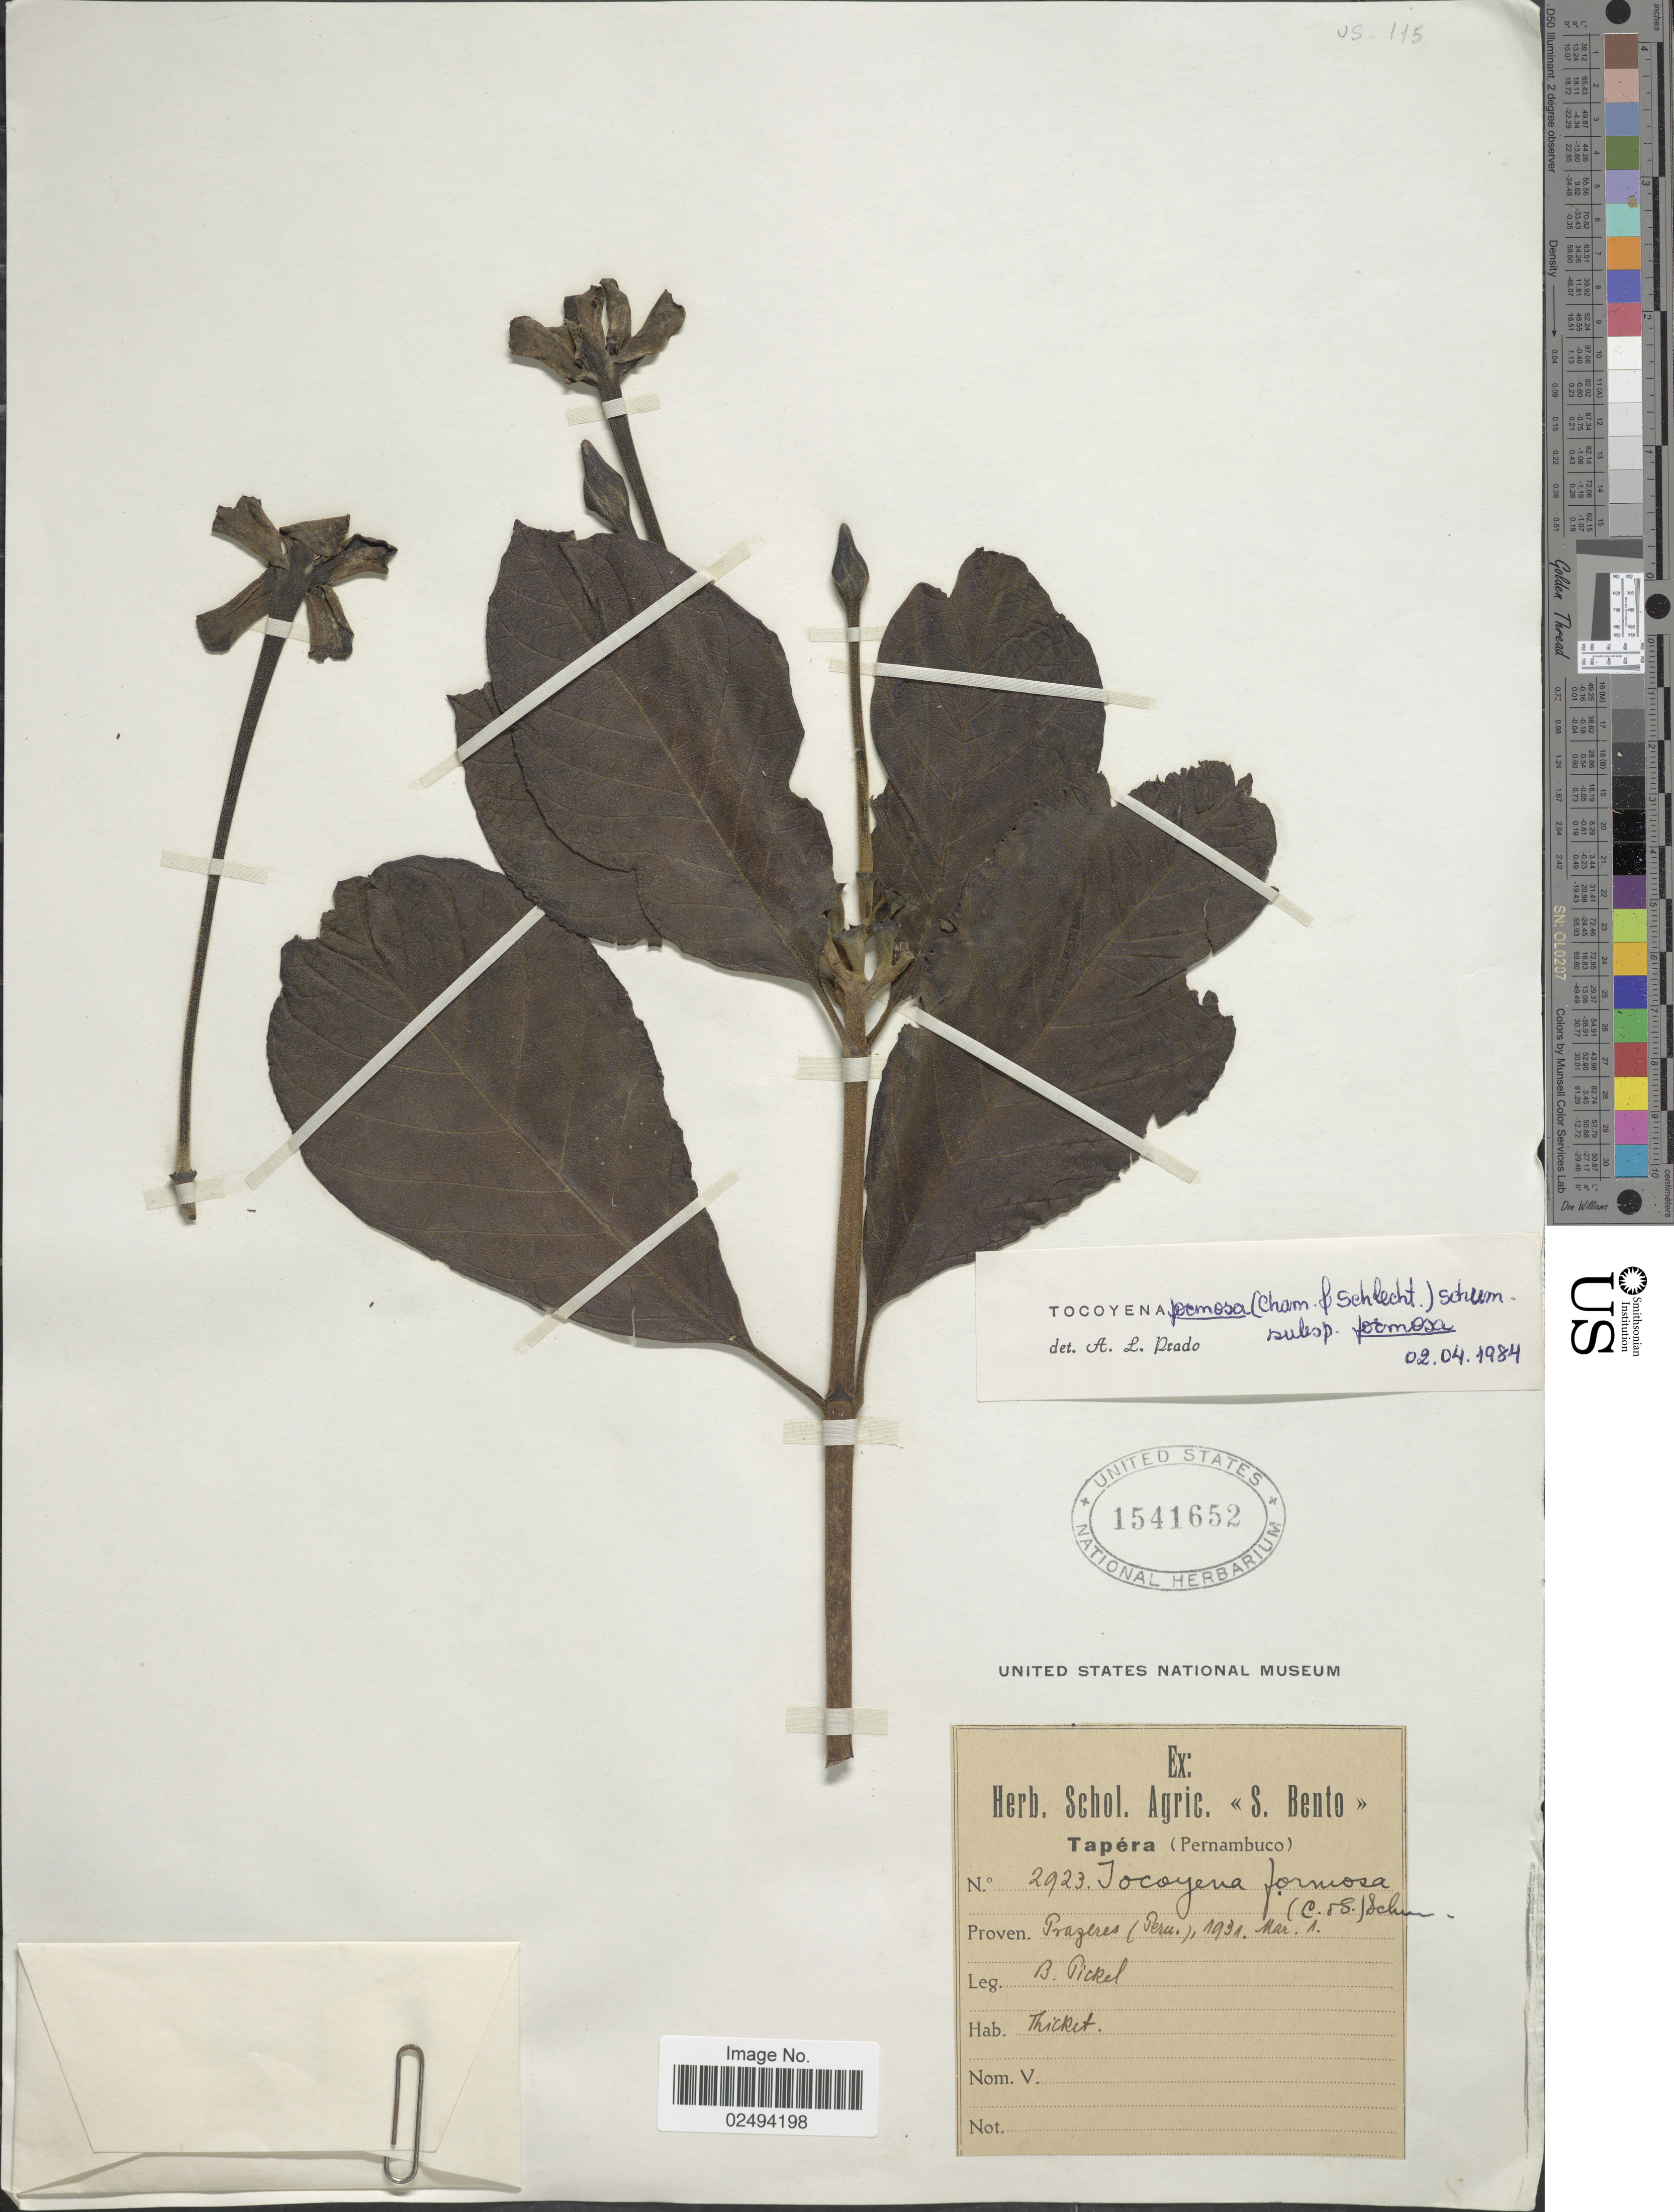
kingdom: Plantae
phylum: Tracheophyta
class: Magnoliopsida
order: Gentianales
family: Rubiaceae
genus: Tocoyena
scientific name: Tocoyena formosa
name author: (Cham. & Schltdl.) K. Schum.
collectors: B. Pickel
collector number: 2923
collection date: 1931-03-01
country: Peru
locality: Proven. Prazeres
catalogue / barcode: US 1541652